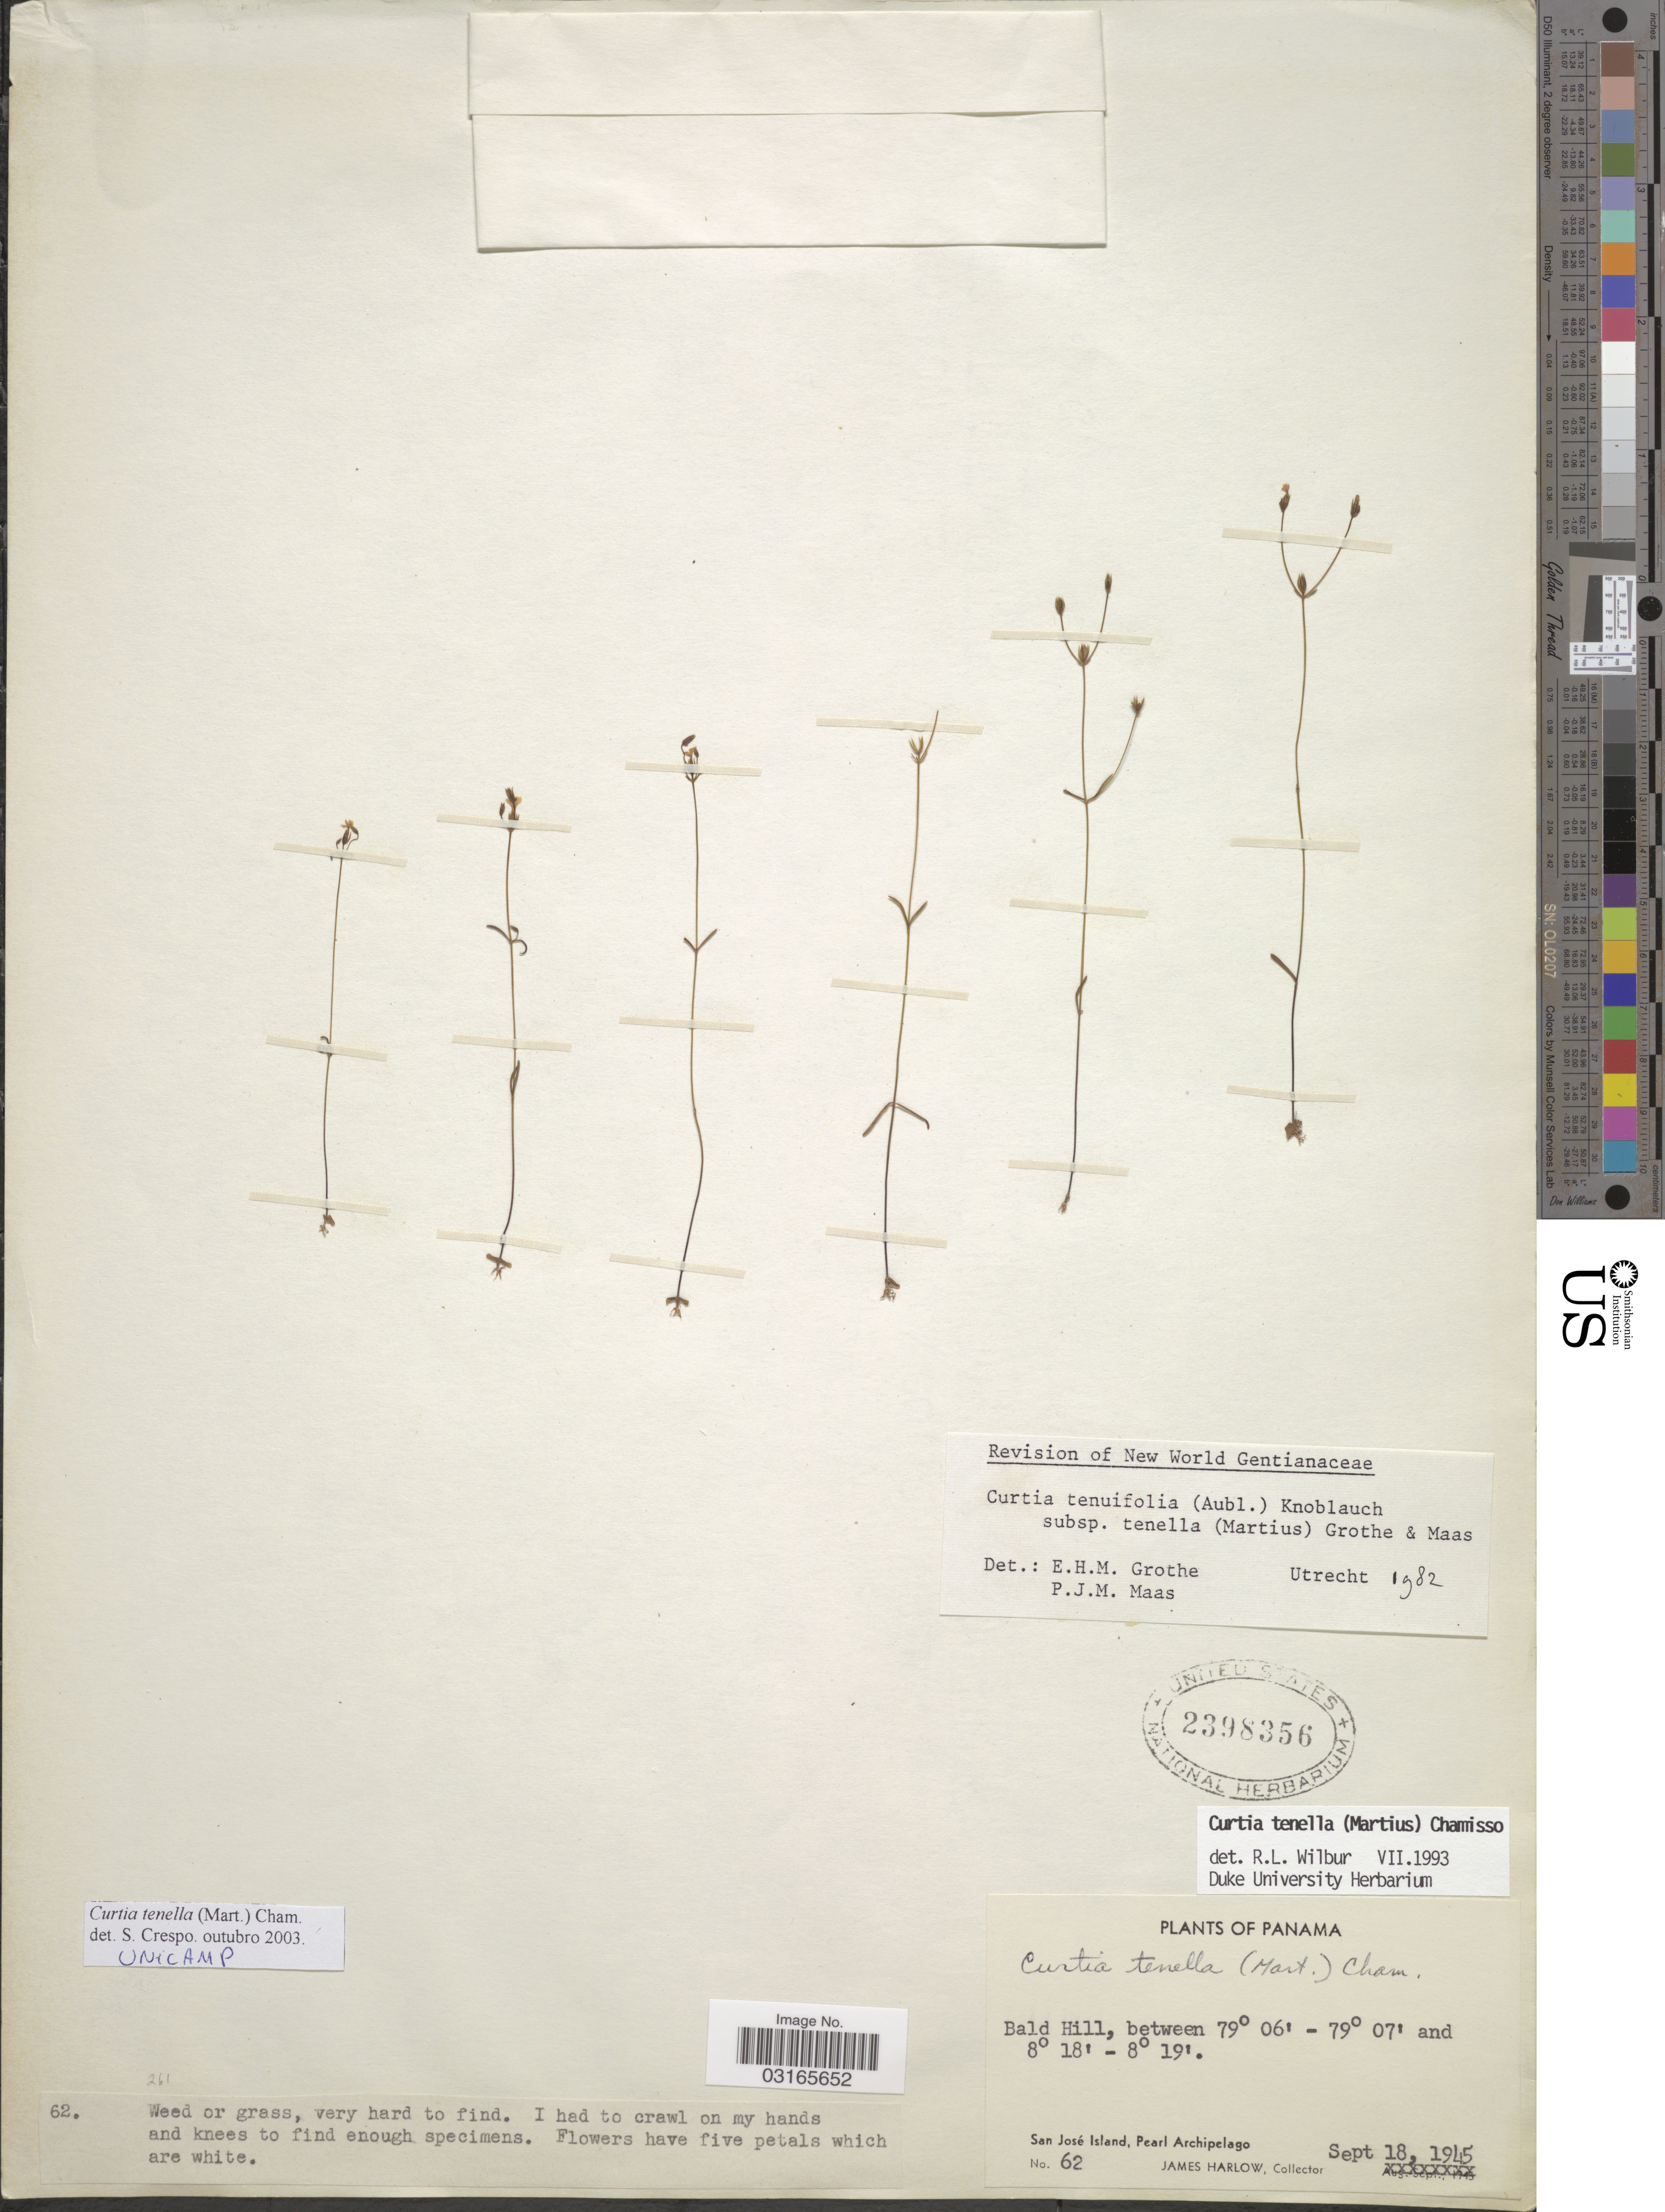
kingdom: Plantae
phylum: Tracheophyta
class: Magnoliopsida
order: Gentianales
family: Gentianaceae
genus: Curtia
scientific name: Curtia tenella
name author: (Mart.) Cham.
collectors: J. Harlow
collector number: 62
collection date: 1945-09-18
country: Panama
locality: Bald Hill. San José Island, Pearl Archipelago.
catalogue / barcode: US 2398356